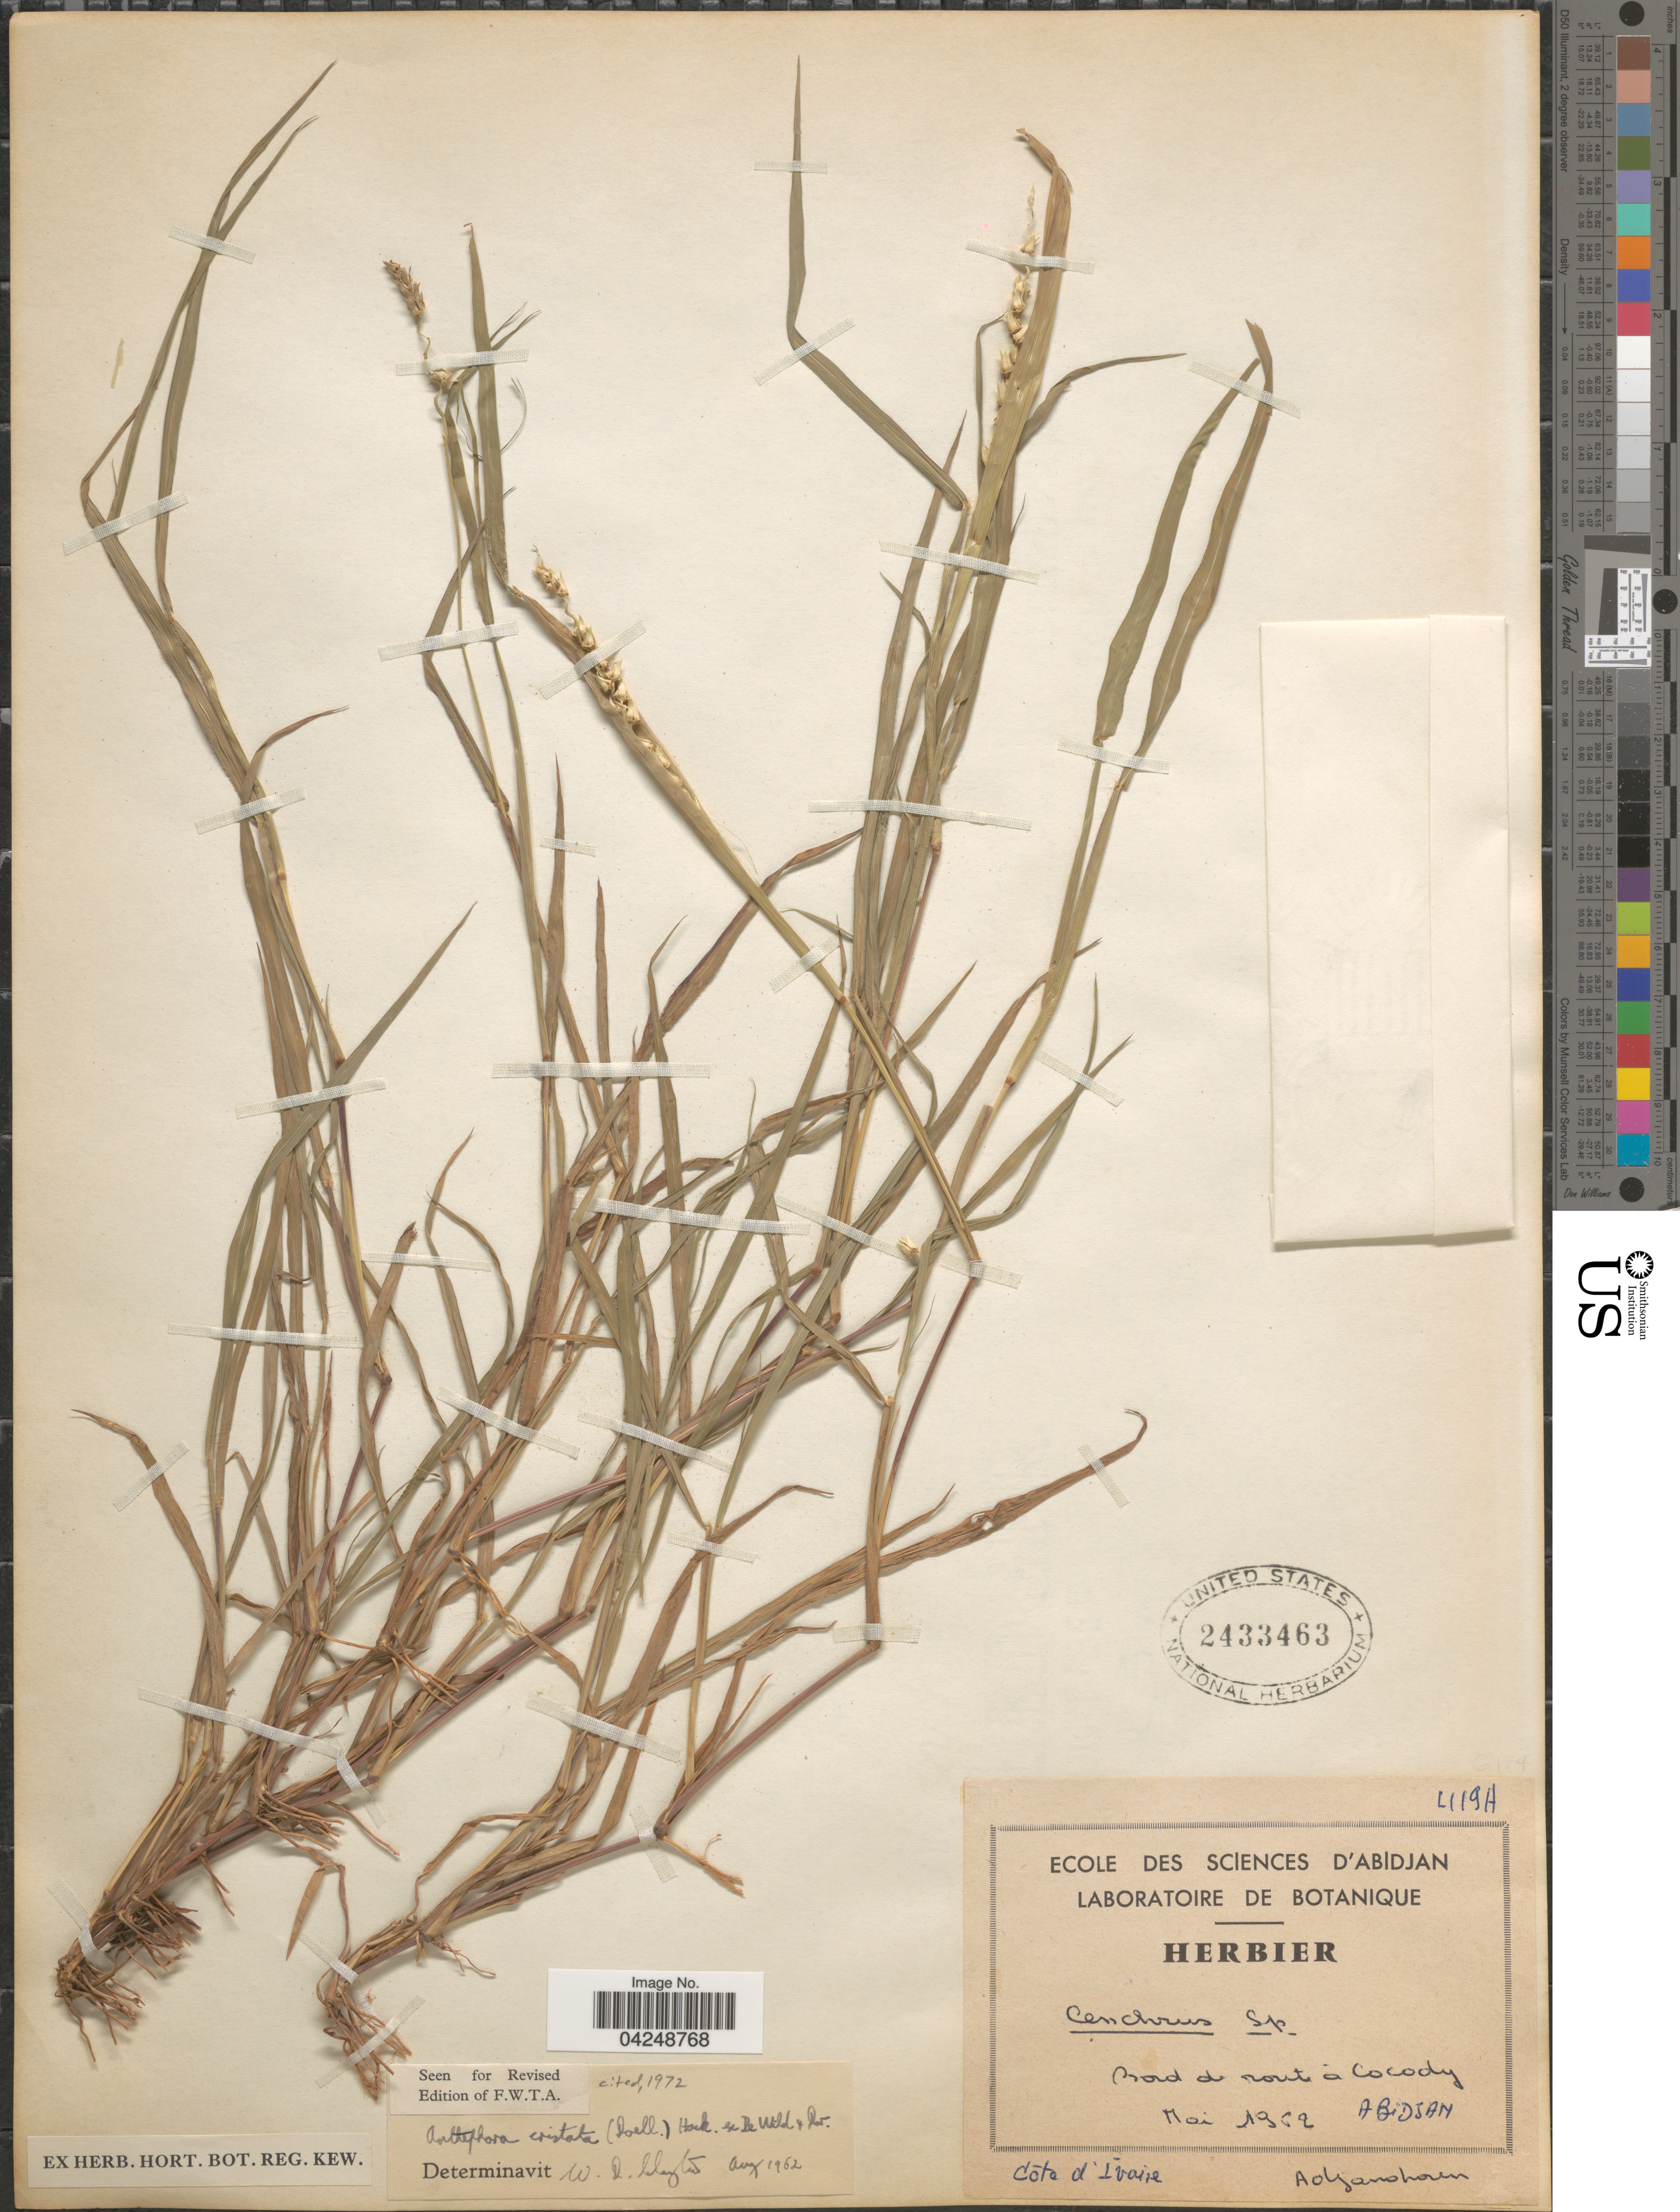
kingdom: Plantae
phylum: Tracheophyta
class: Liliopsida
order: Poales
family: Poaceae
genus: Anthephora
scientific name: Anthephora cristata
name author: (Döll) De Wild. & Durand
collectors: Adjanohoun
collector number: L119H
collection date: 1952-05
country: Ivory Coast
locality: Bord de rout à Cocody. Abidjan. Côte d'Ivoire.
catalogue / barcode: US 2433463